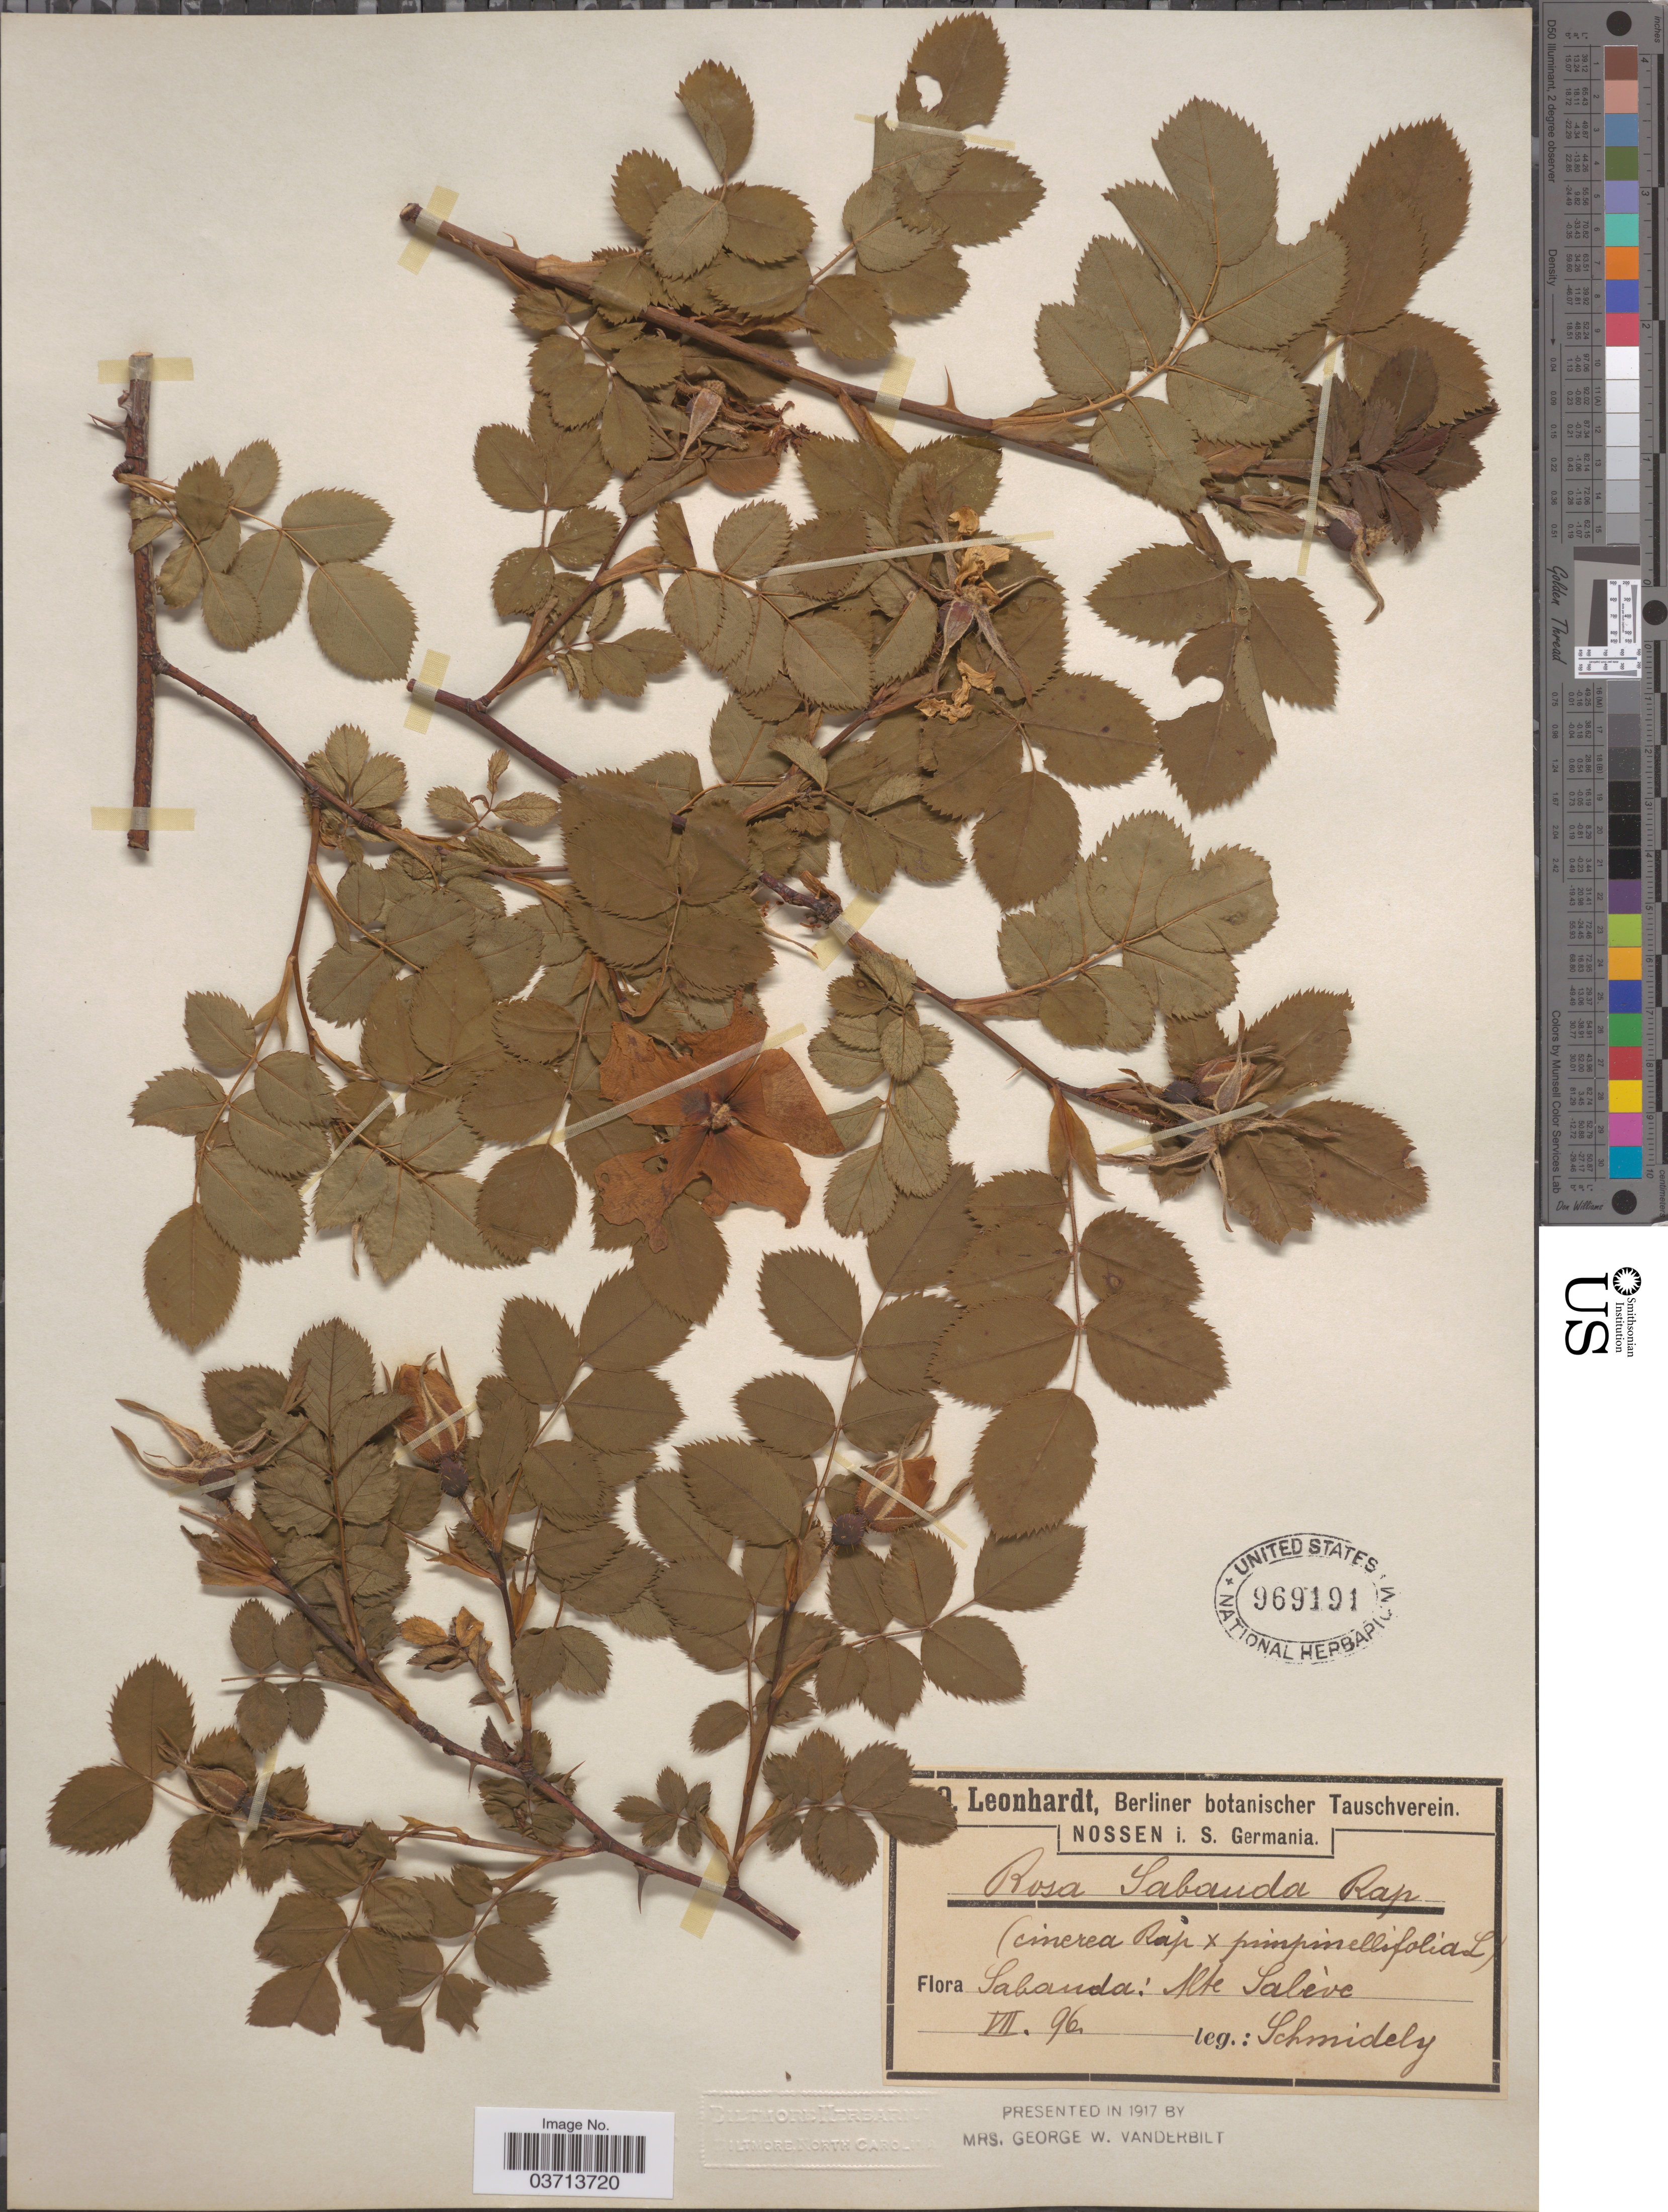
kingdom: Plantae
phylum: Tracheophyta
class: Magnoliopsida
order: Rosales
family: Rosaceae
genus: Rosa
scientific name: Rosa sabauda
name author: Rapin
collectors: Schmidely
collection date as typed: Transcribed d/m/y: /7/96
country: France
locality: Sabanda: Mte Salève.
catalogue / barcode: US 969191